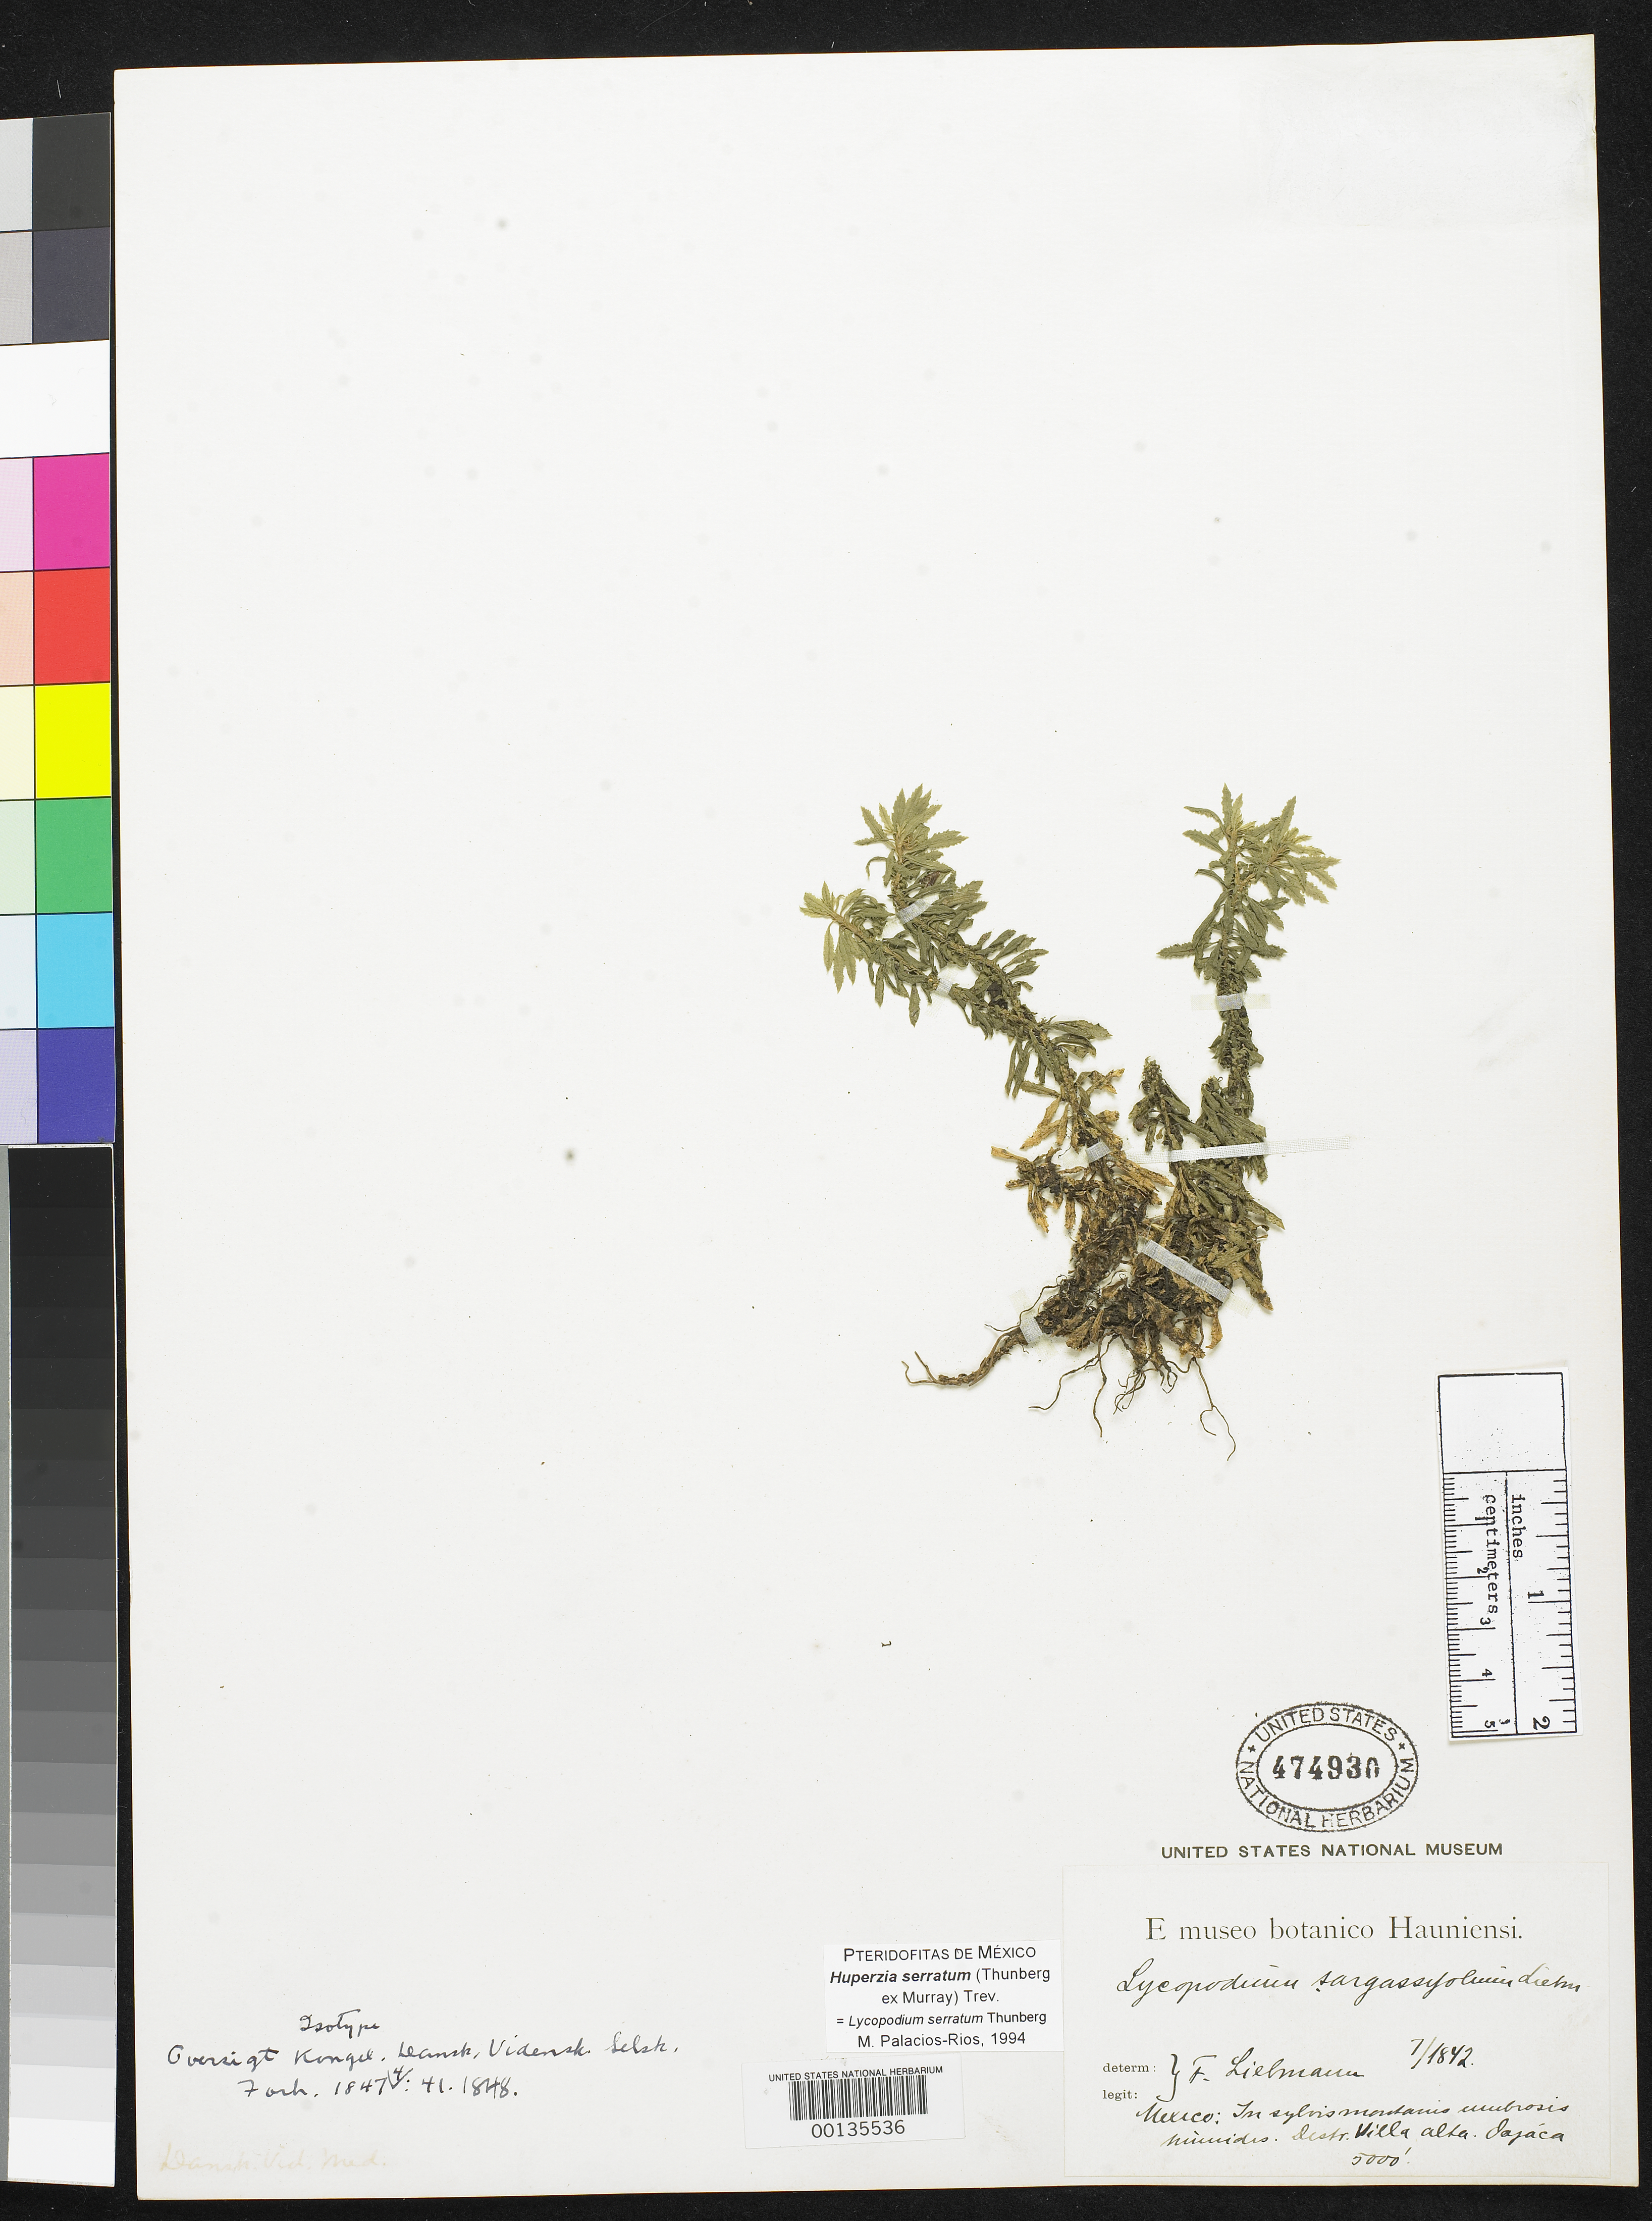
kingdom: Plantae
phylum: Tracheophyta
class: Lycopodiopsida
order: Lycopodiales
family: Lycopodiaceae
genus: Lycopodium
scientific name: Lycopodium sargassifolium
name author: Liebm.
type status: Type Collection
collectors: F. M. Liebmann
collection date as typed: Jul 1842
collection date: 1842-07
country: Mexico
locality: E of Monserrat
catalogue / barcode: US 474930